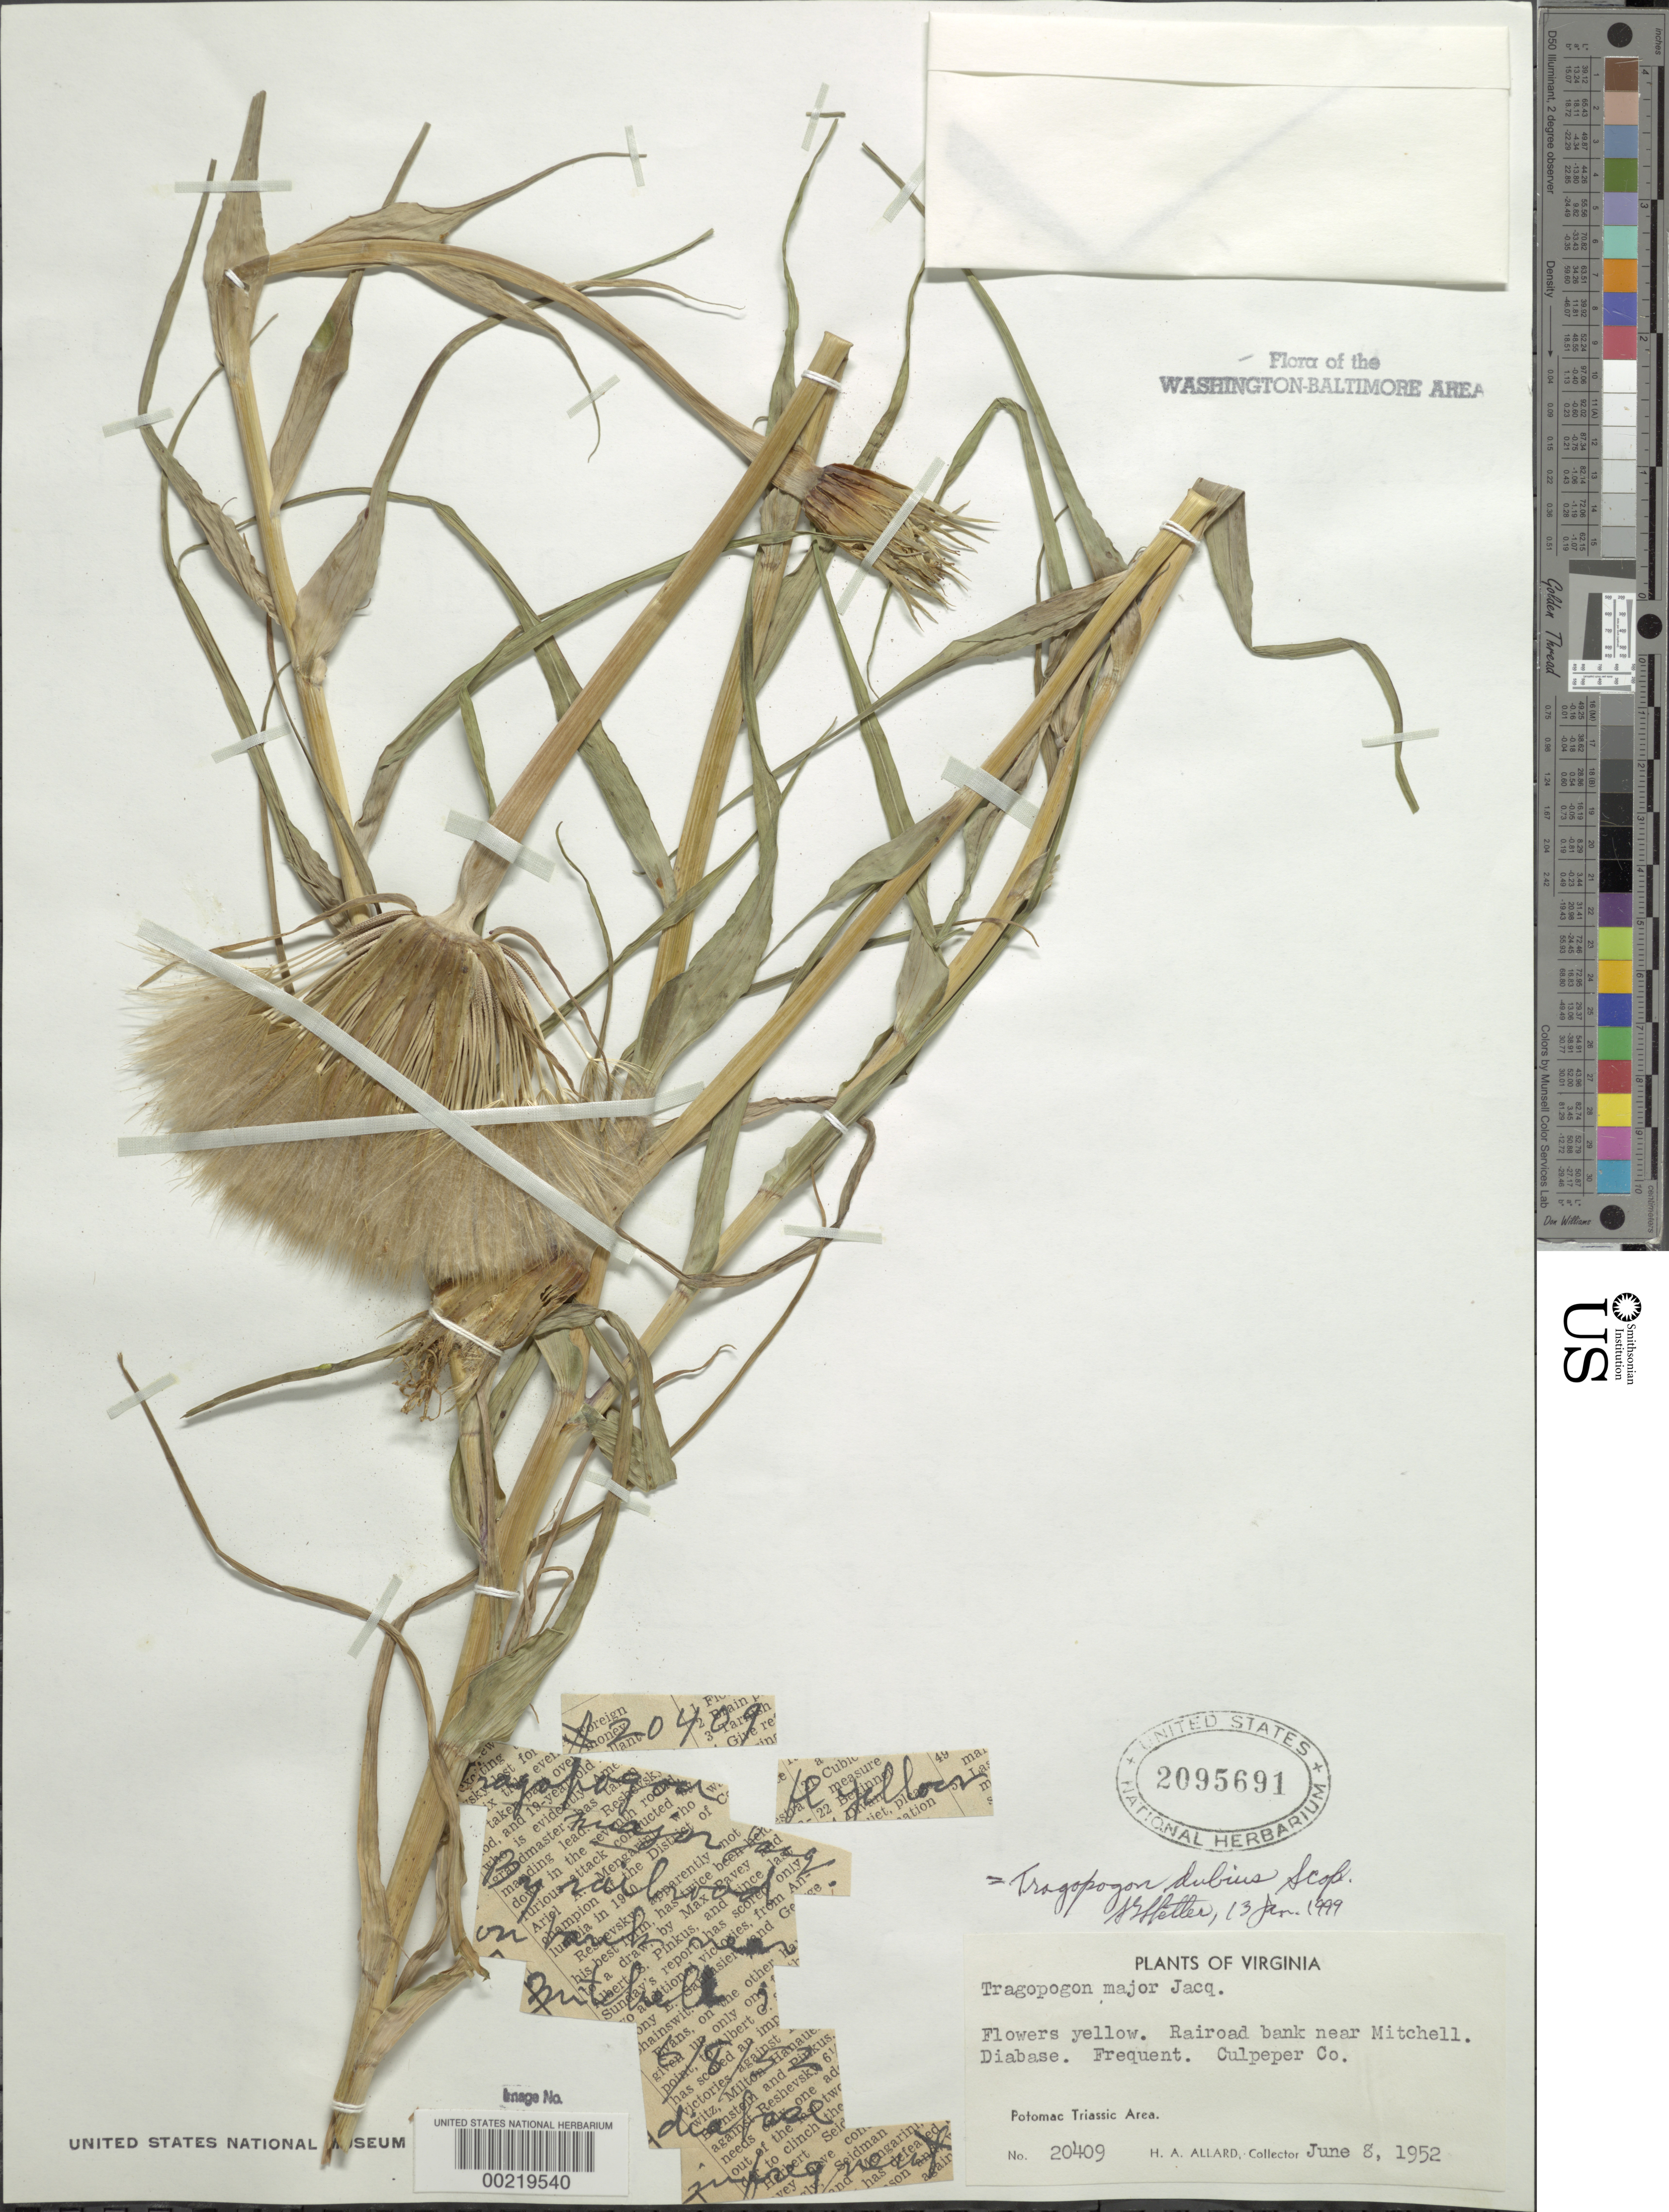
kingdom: Plantae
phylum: Tracheophyta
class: Magnoliopsida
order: Asterales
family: Asteraceae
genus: Tragopogon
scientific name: Tragopogon dubius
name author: Scop.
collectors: H. A. Allard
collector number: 20409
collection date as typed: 08 Jun 1952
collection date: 1952-06-08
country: United States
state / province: Virginia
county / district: Culpeper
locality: Near Mitchell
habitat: Railroad bank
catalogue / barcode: US 2095691